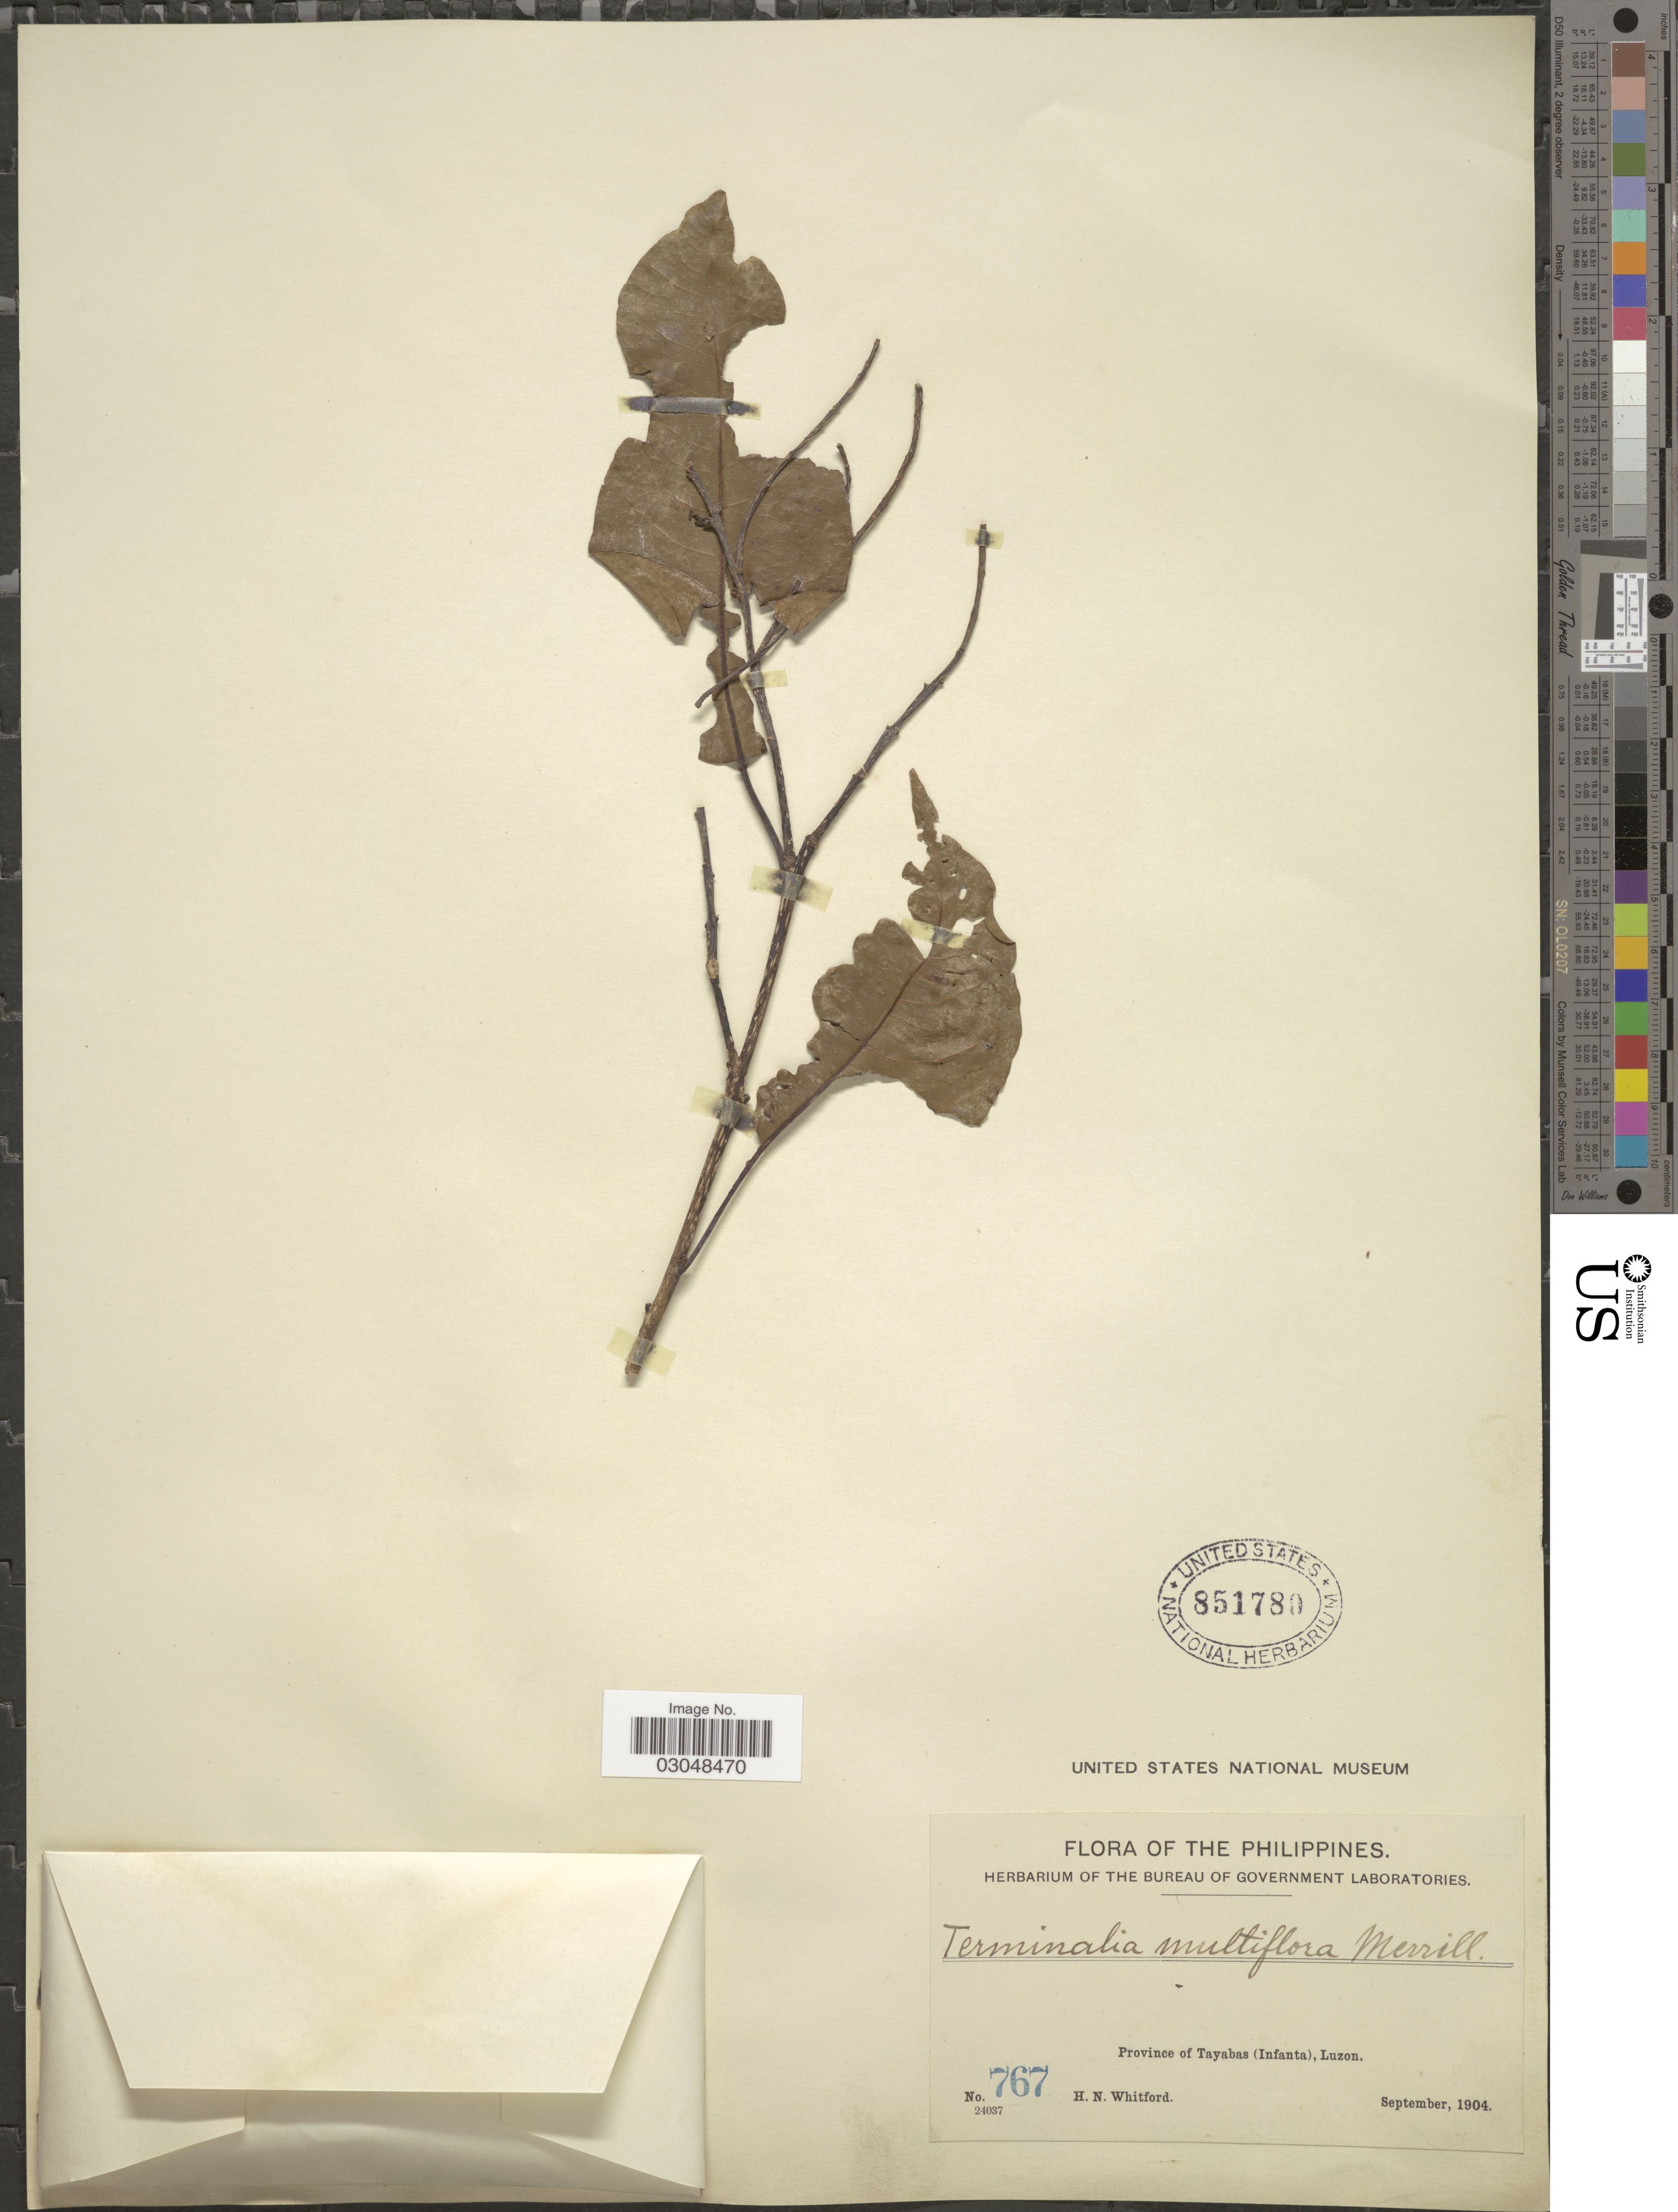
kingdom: Plantae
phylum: Tracheophyta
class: Magnoliopsida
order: Myrtales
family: Combretaceae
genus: Terminalia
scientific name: Terminalia citrina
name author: (Gaertn.) Roxb. ex Flem.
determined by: (US) Smithsonian Institution - National Museum of Natural History - Department of Botany (UNITED STATES)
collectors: H. N. Whitford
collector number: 767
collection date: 1904-09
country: Philippines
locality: Province of Tayabas (Infanta), Luzon.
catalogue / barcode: US 851780